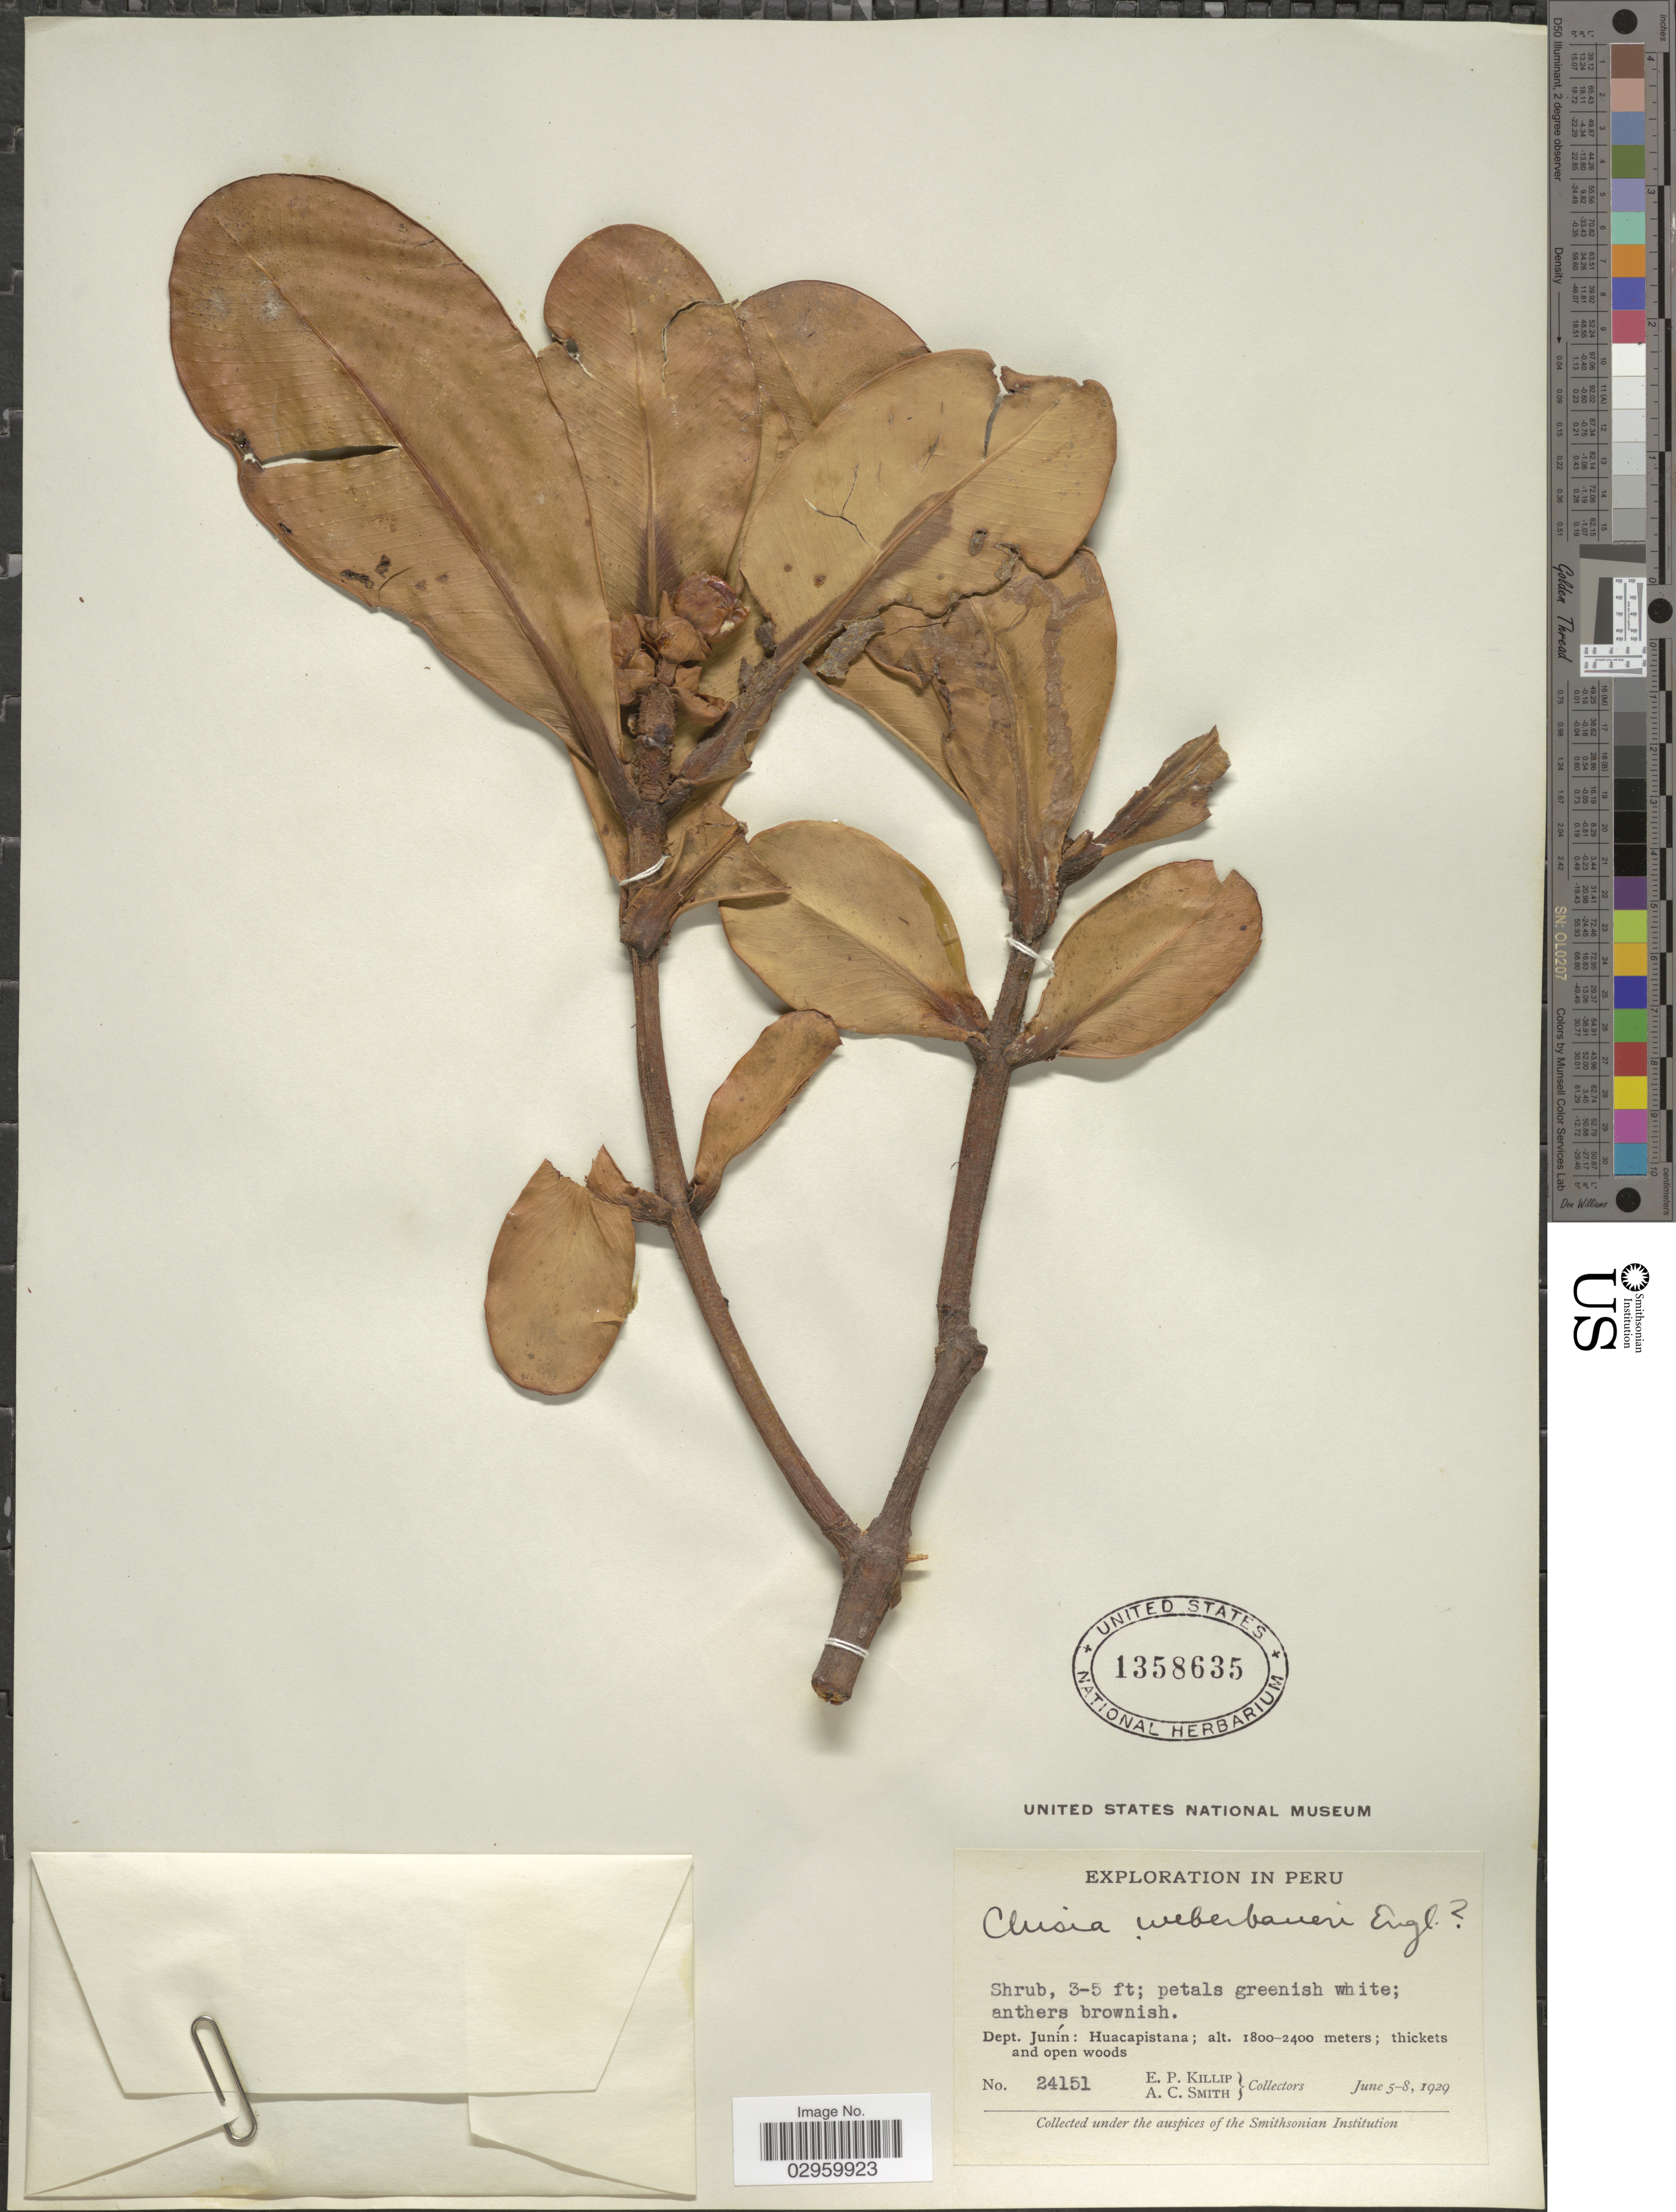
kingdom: Plantae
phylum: Tracheophyta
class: Magnoliopsida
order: Malpighiales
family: Clusiaceae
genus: Clusia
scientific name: Clusia weberbaueri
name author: Engl.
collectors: E. P. Killip & A. C. Smith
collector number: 24151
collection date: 1929-06-05/1929-06-08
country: Peru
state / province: Junín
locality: Dept. Junín: Huacapistana.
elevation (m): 1800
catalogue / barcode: US 1358635